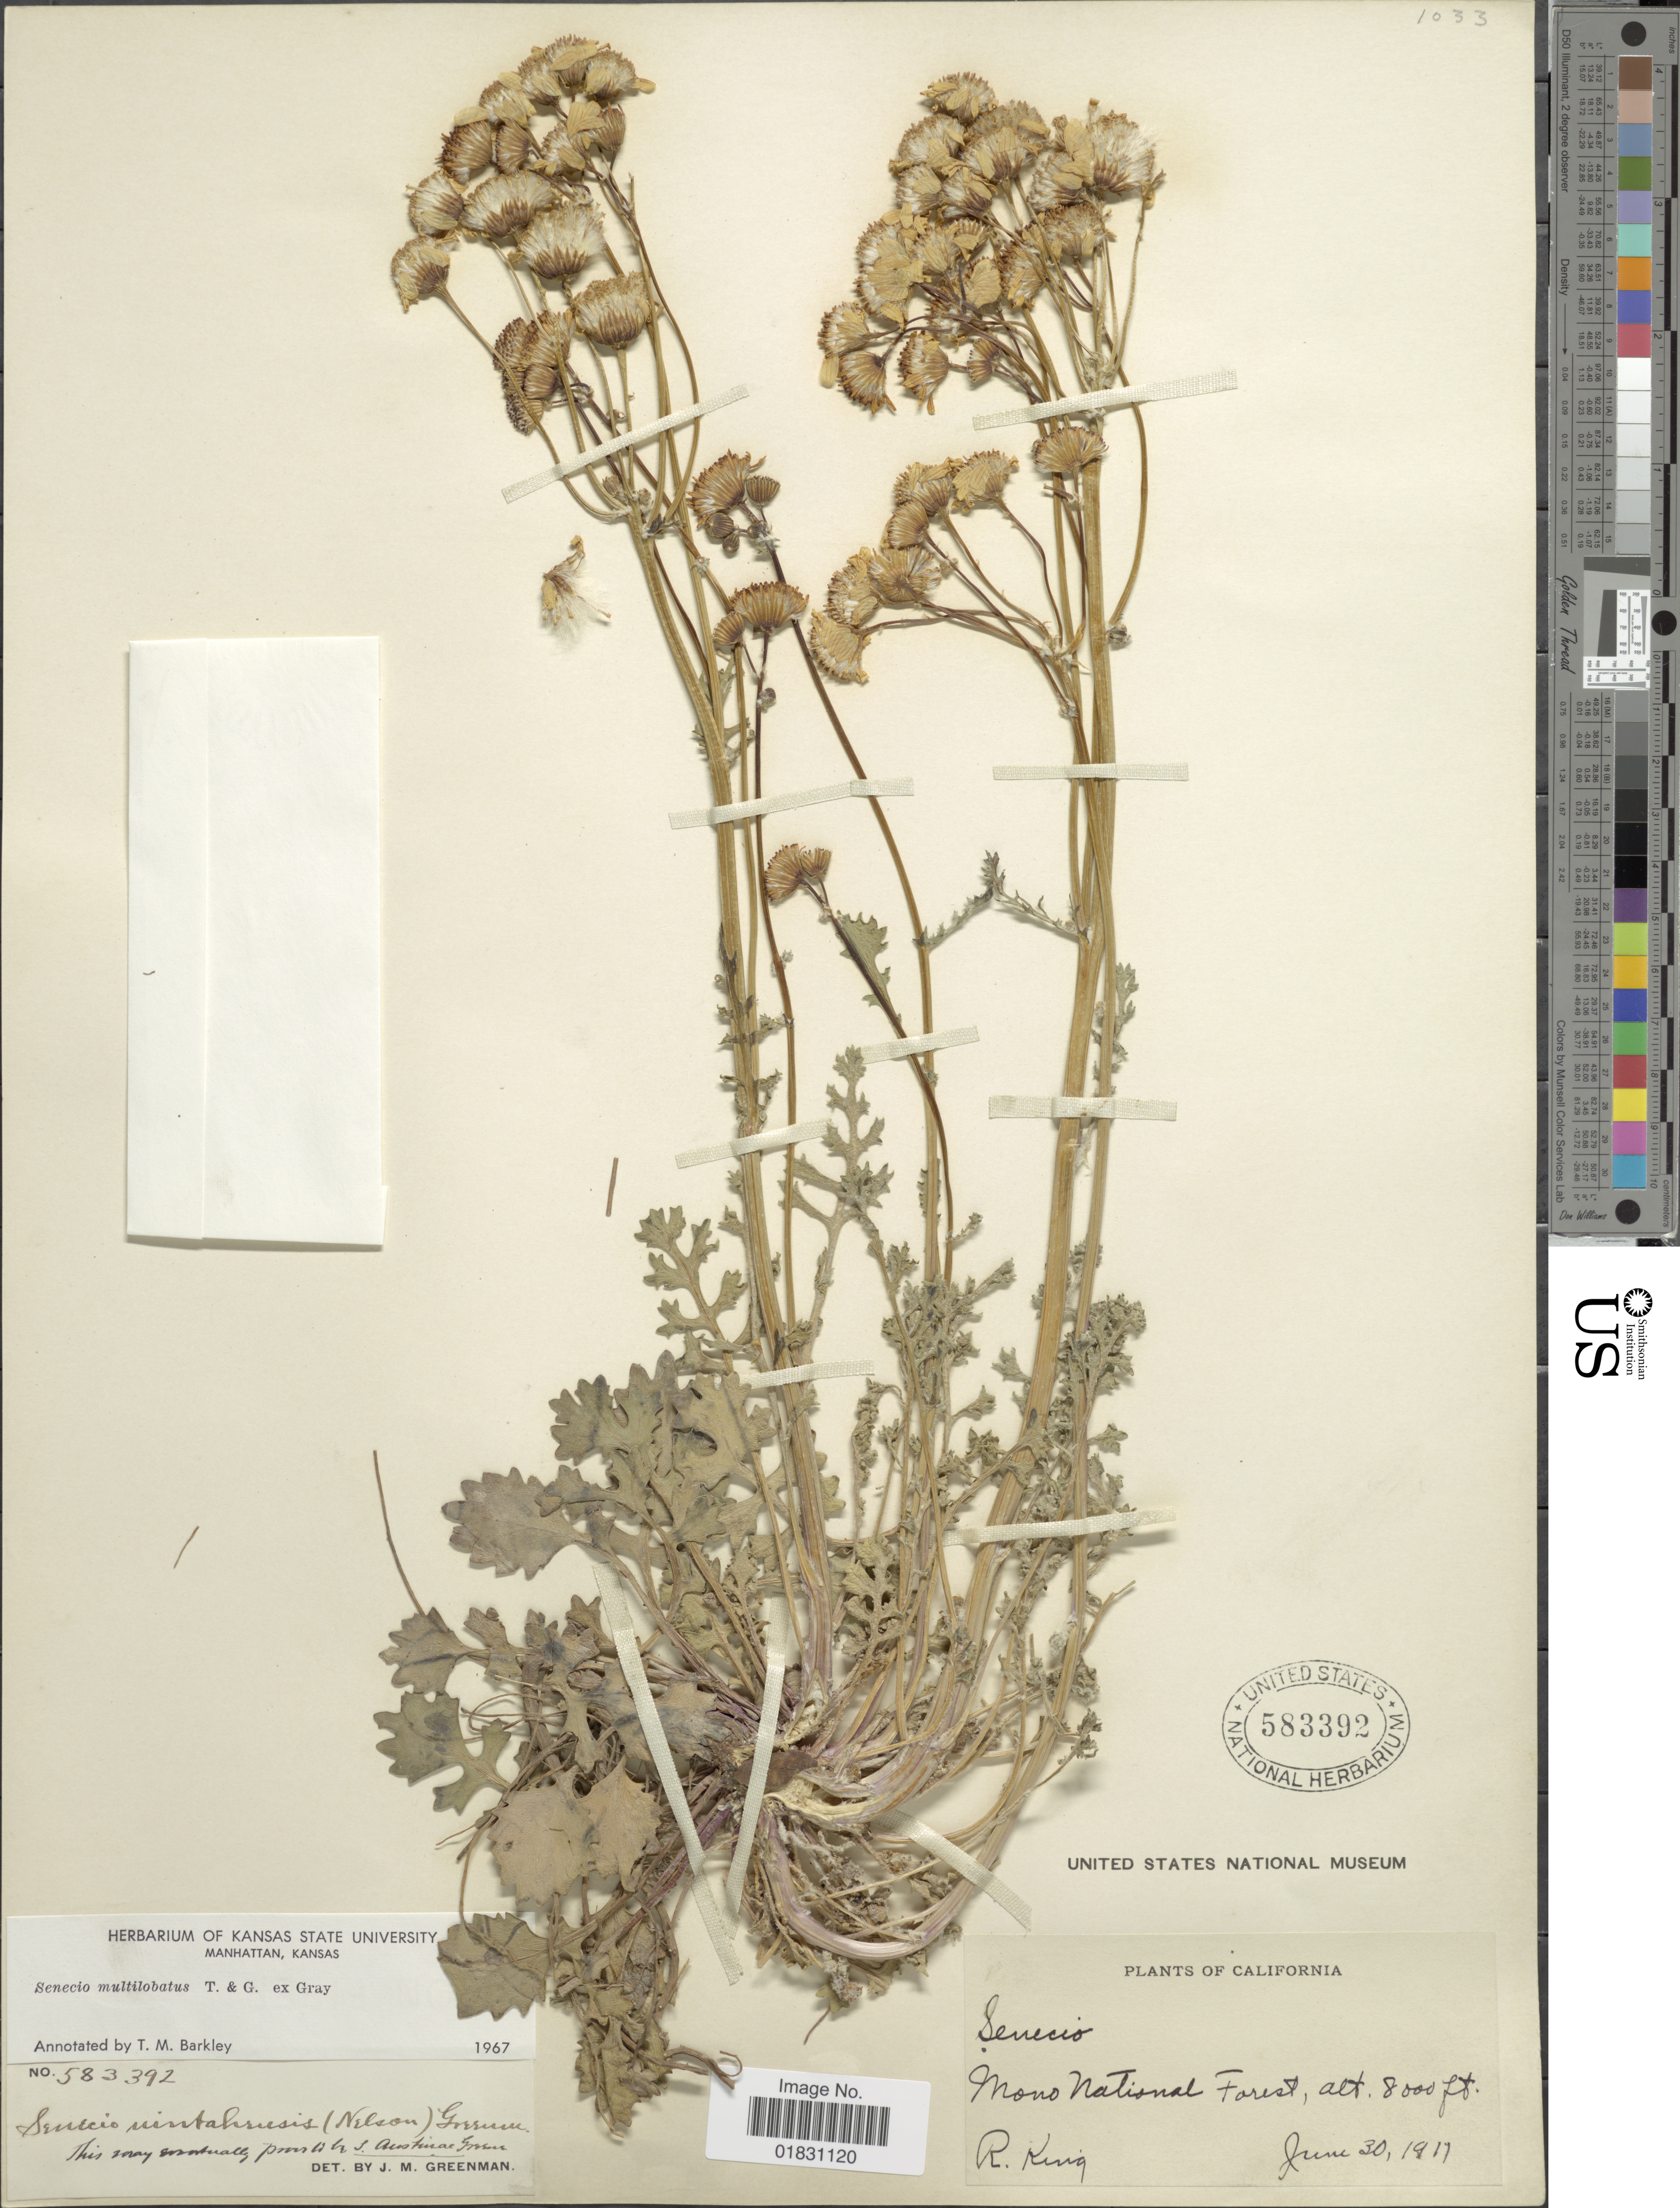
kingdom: Plantae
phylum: Tracheophyta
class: Magnoliopsida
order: Asterales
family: Asteraceae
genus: Packera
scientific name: Packera multilobata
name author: (Torr. & A. Gray) W.A. Weber & Á. Löve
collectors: R. M. King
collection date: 1917-06-30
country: United States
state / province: California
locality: Mono National Forest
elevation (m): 2438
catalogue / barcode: US 583392